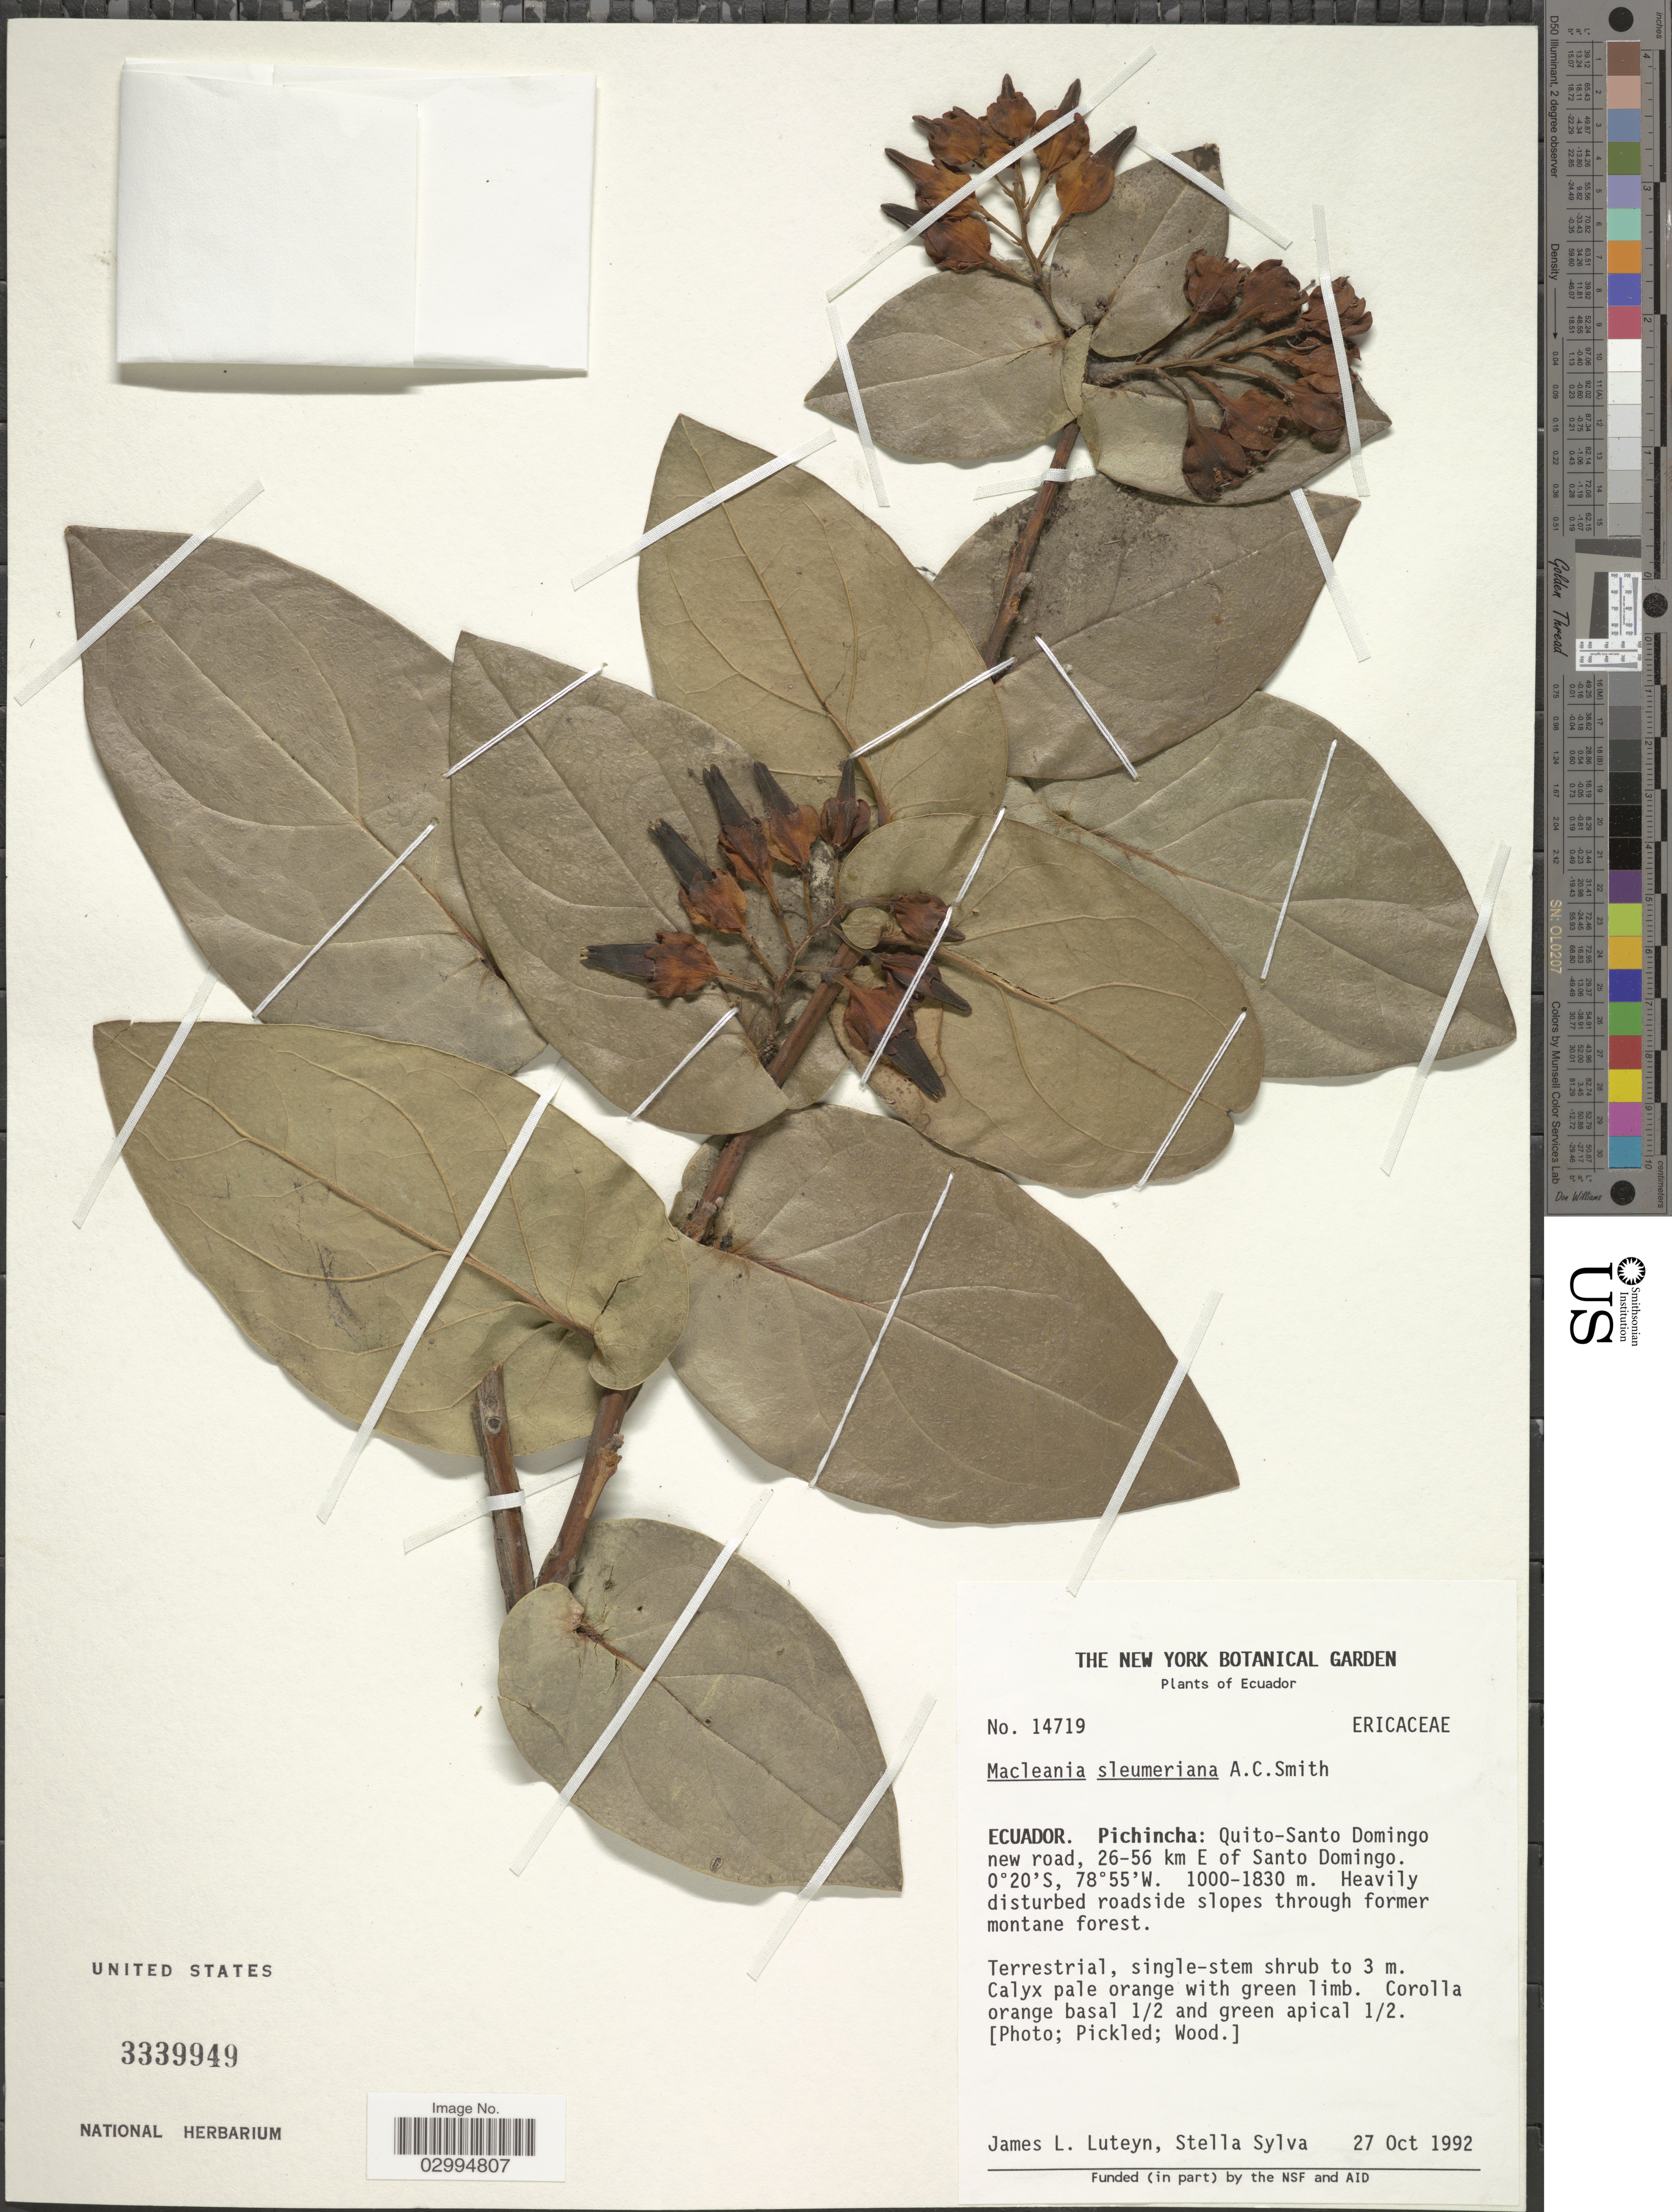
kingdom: Plantae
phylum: Tracheophyta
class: Magnoliopsida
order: Ericales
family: Ericaceae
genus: Macleania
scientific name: Macleania sleumeriana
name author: A.C. Sm.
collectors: J. L. Luteyn & S. Sylva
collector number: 14719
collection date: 1992-10-27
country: Ecuador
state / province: Pichincha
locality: Quito-Santo Domingo new road, 26-56 km E of Santo Domingo.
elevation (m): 1000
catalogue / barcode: US 3339949